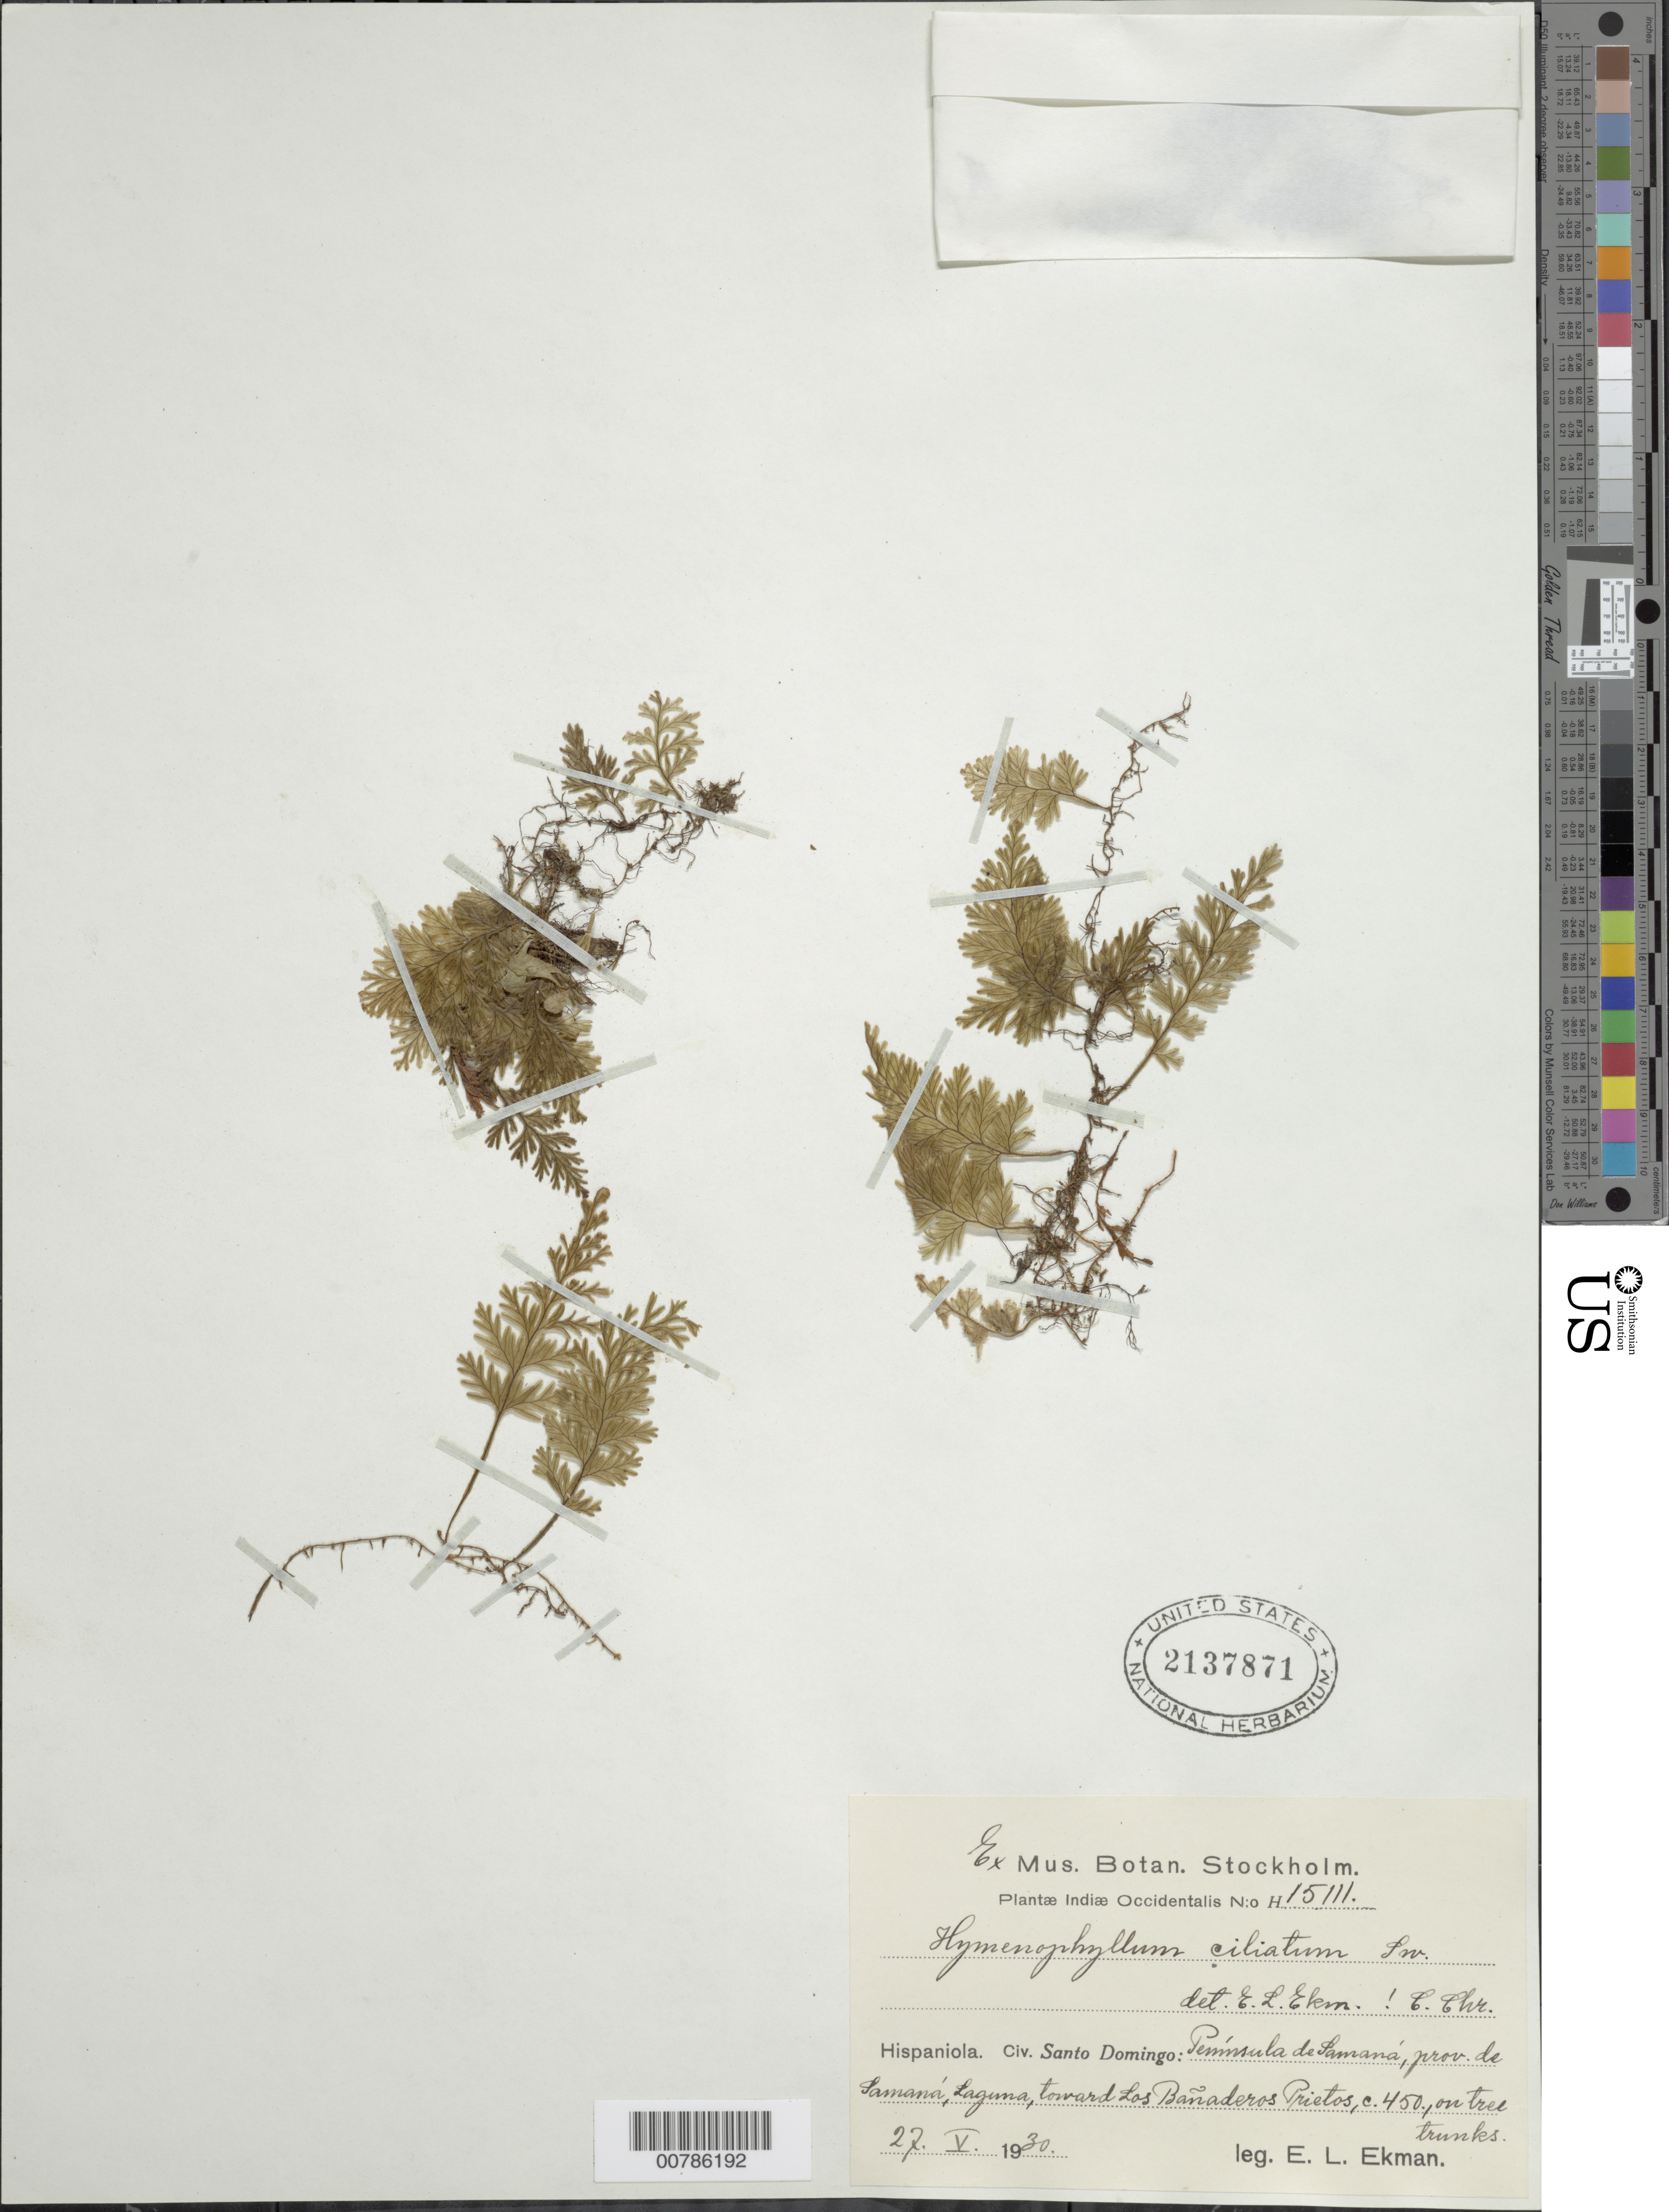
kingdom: Plantae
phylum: Tracheophyta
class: Polypodiopsida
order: Hymenophyllales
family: Hymenophyllaceae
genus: Hymenophyllum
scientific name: Hymenophyllum hirsutum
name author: (L.) Sw.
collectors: E. L. Ekman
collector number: H 15111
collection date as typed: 27 May 1930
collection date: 1930-05-27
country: Dominican Republic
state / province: Samana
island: Hispaniola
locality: Peninsula de Samaná, Laguna, toward Los Bañaderos Prietos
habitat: On tree trunks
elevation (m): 450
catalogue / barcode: US 2137871